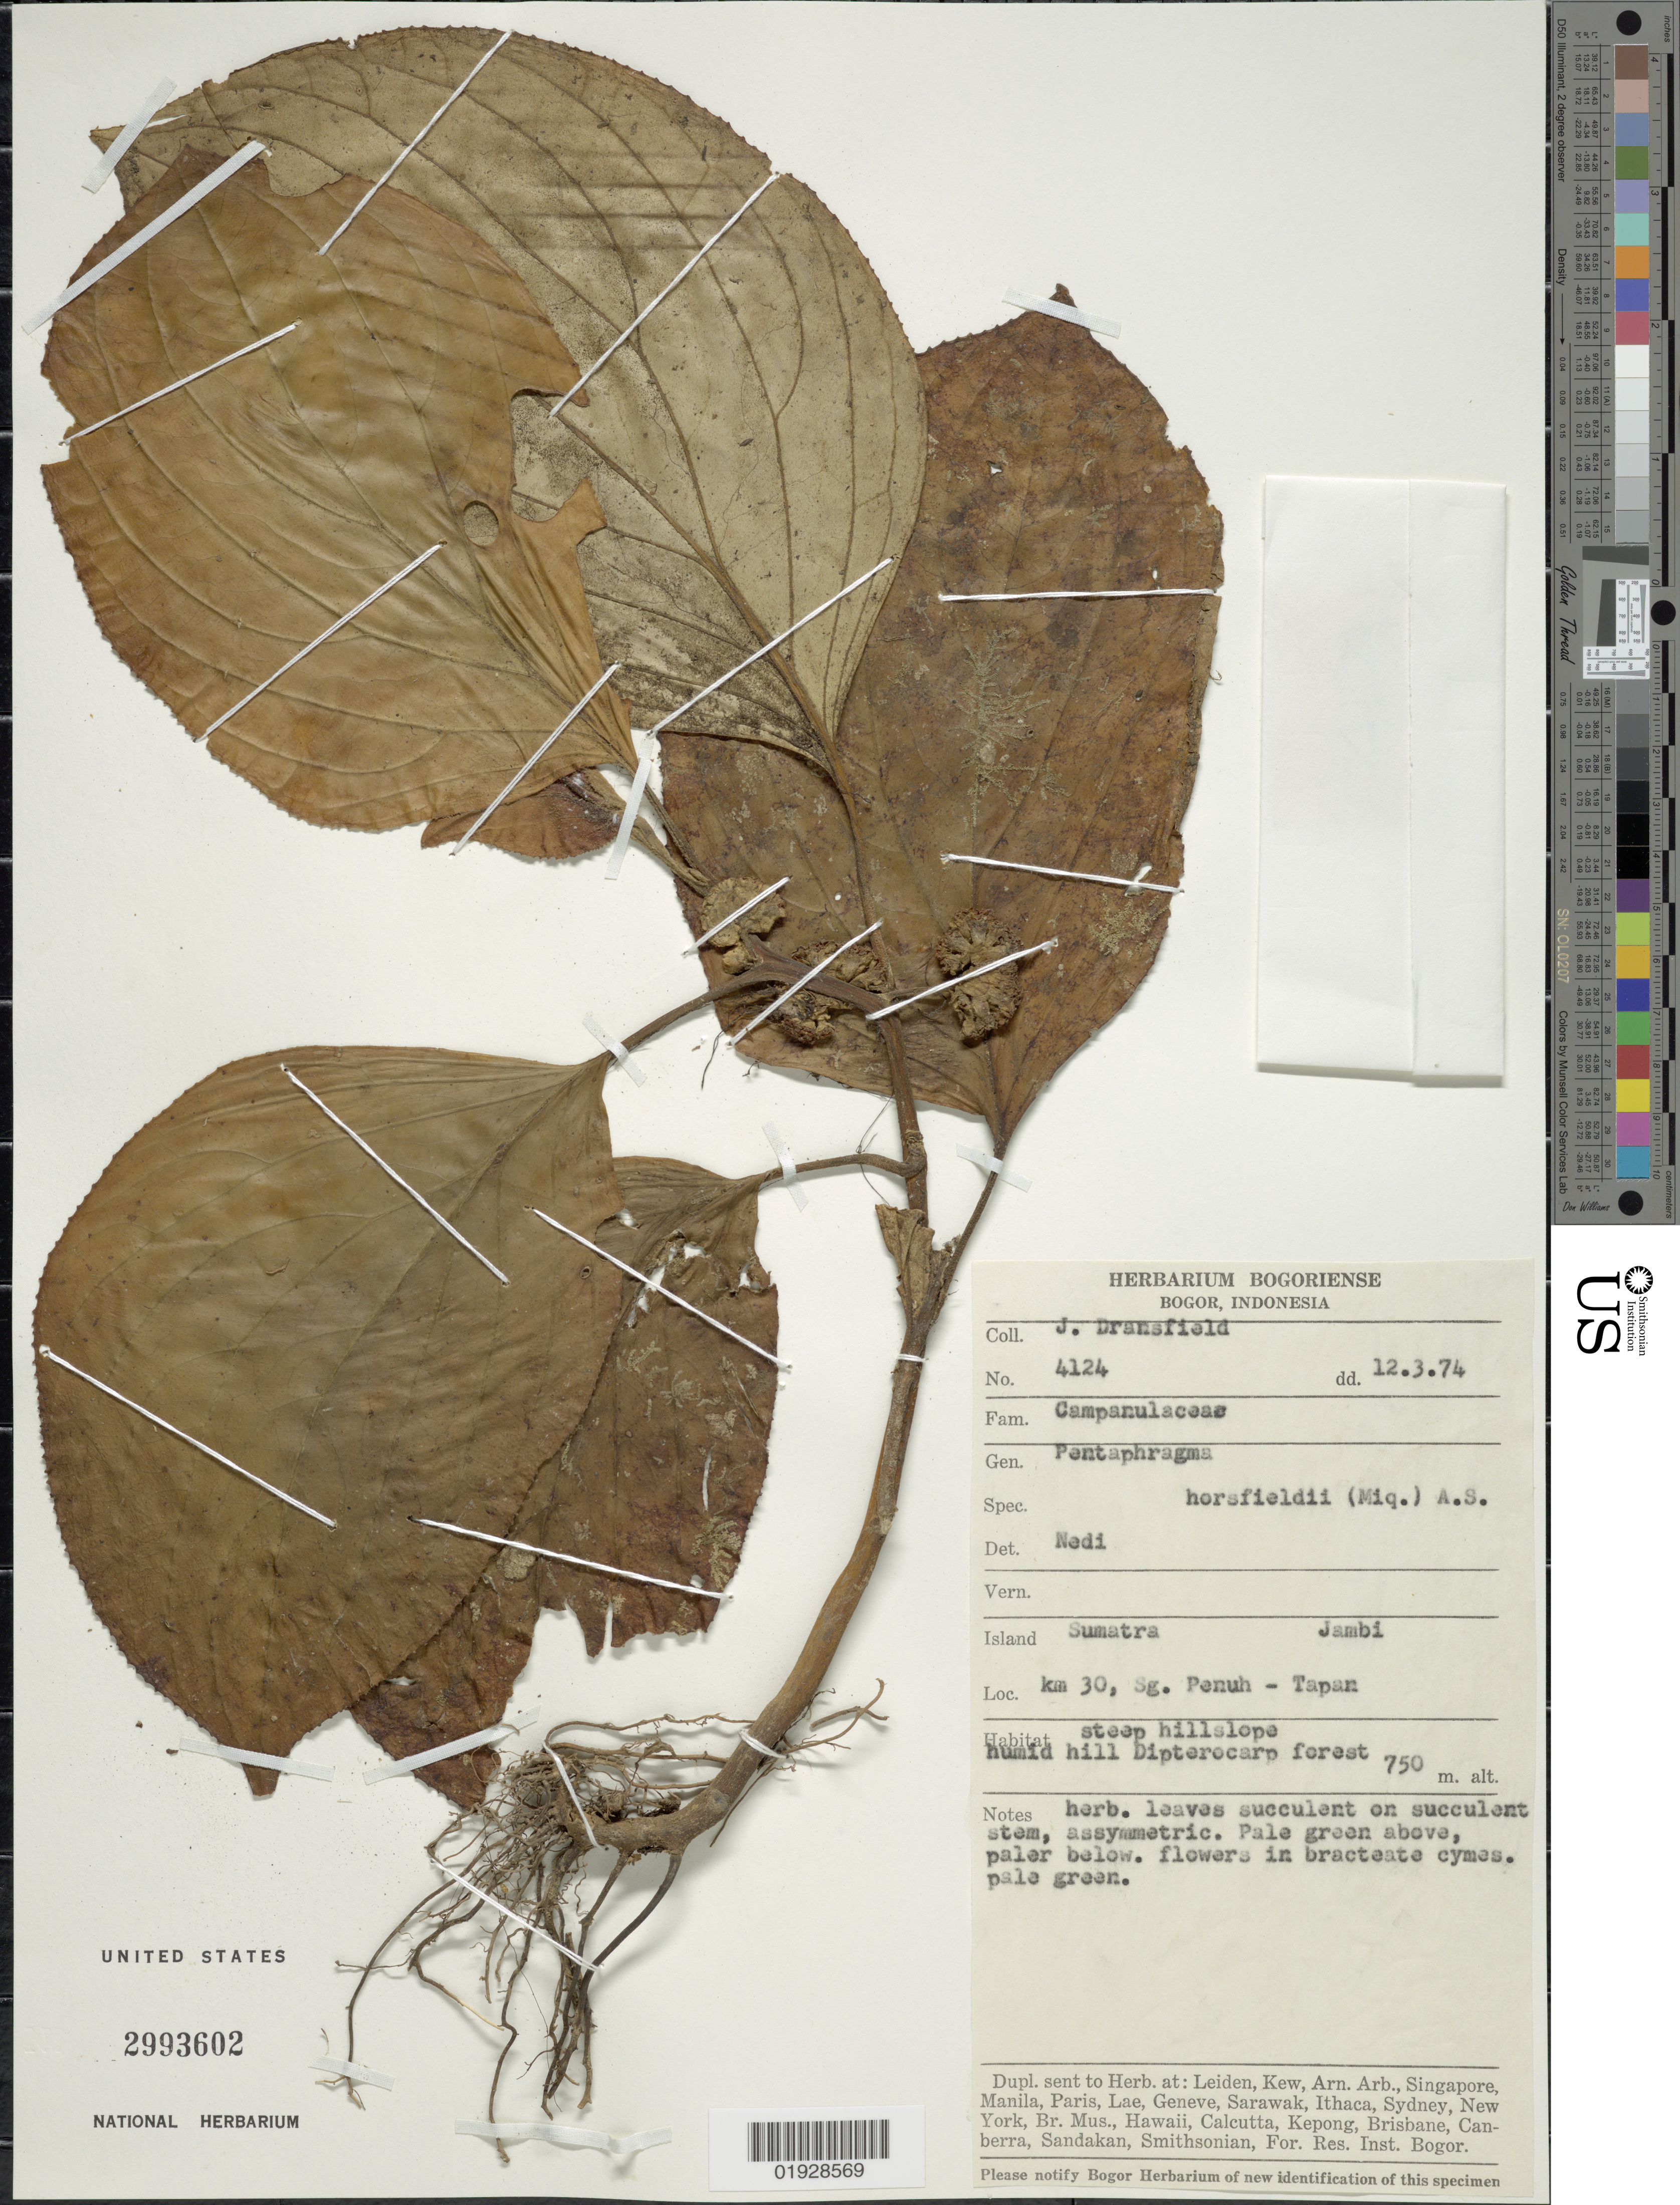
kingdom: Plantae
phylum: Tracheophyta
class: Magnoliopsida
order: Asterales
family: Pentaphragmataceae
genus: Pentaphragma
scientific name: Pentaphragma horsfieldii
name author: (Miq.) Airy Shaw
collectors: J. Dransfield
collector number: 4124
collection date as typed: Transcribed d/m/y: 12/3/74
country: Indonesia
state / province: Sumatra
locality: Jambi. km 30, Sg. Penuh - Tapan.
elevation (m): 750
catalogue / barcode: US 2993602